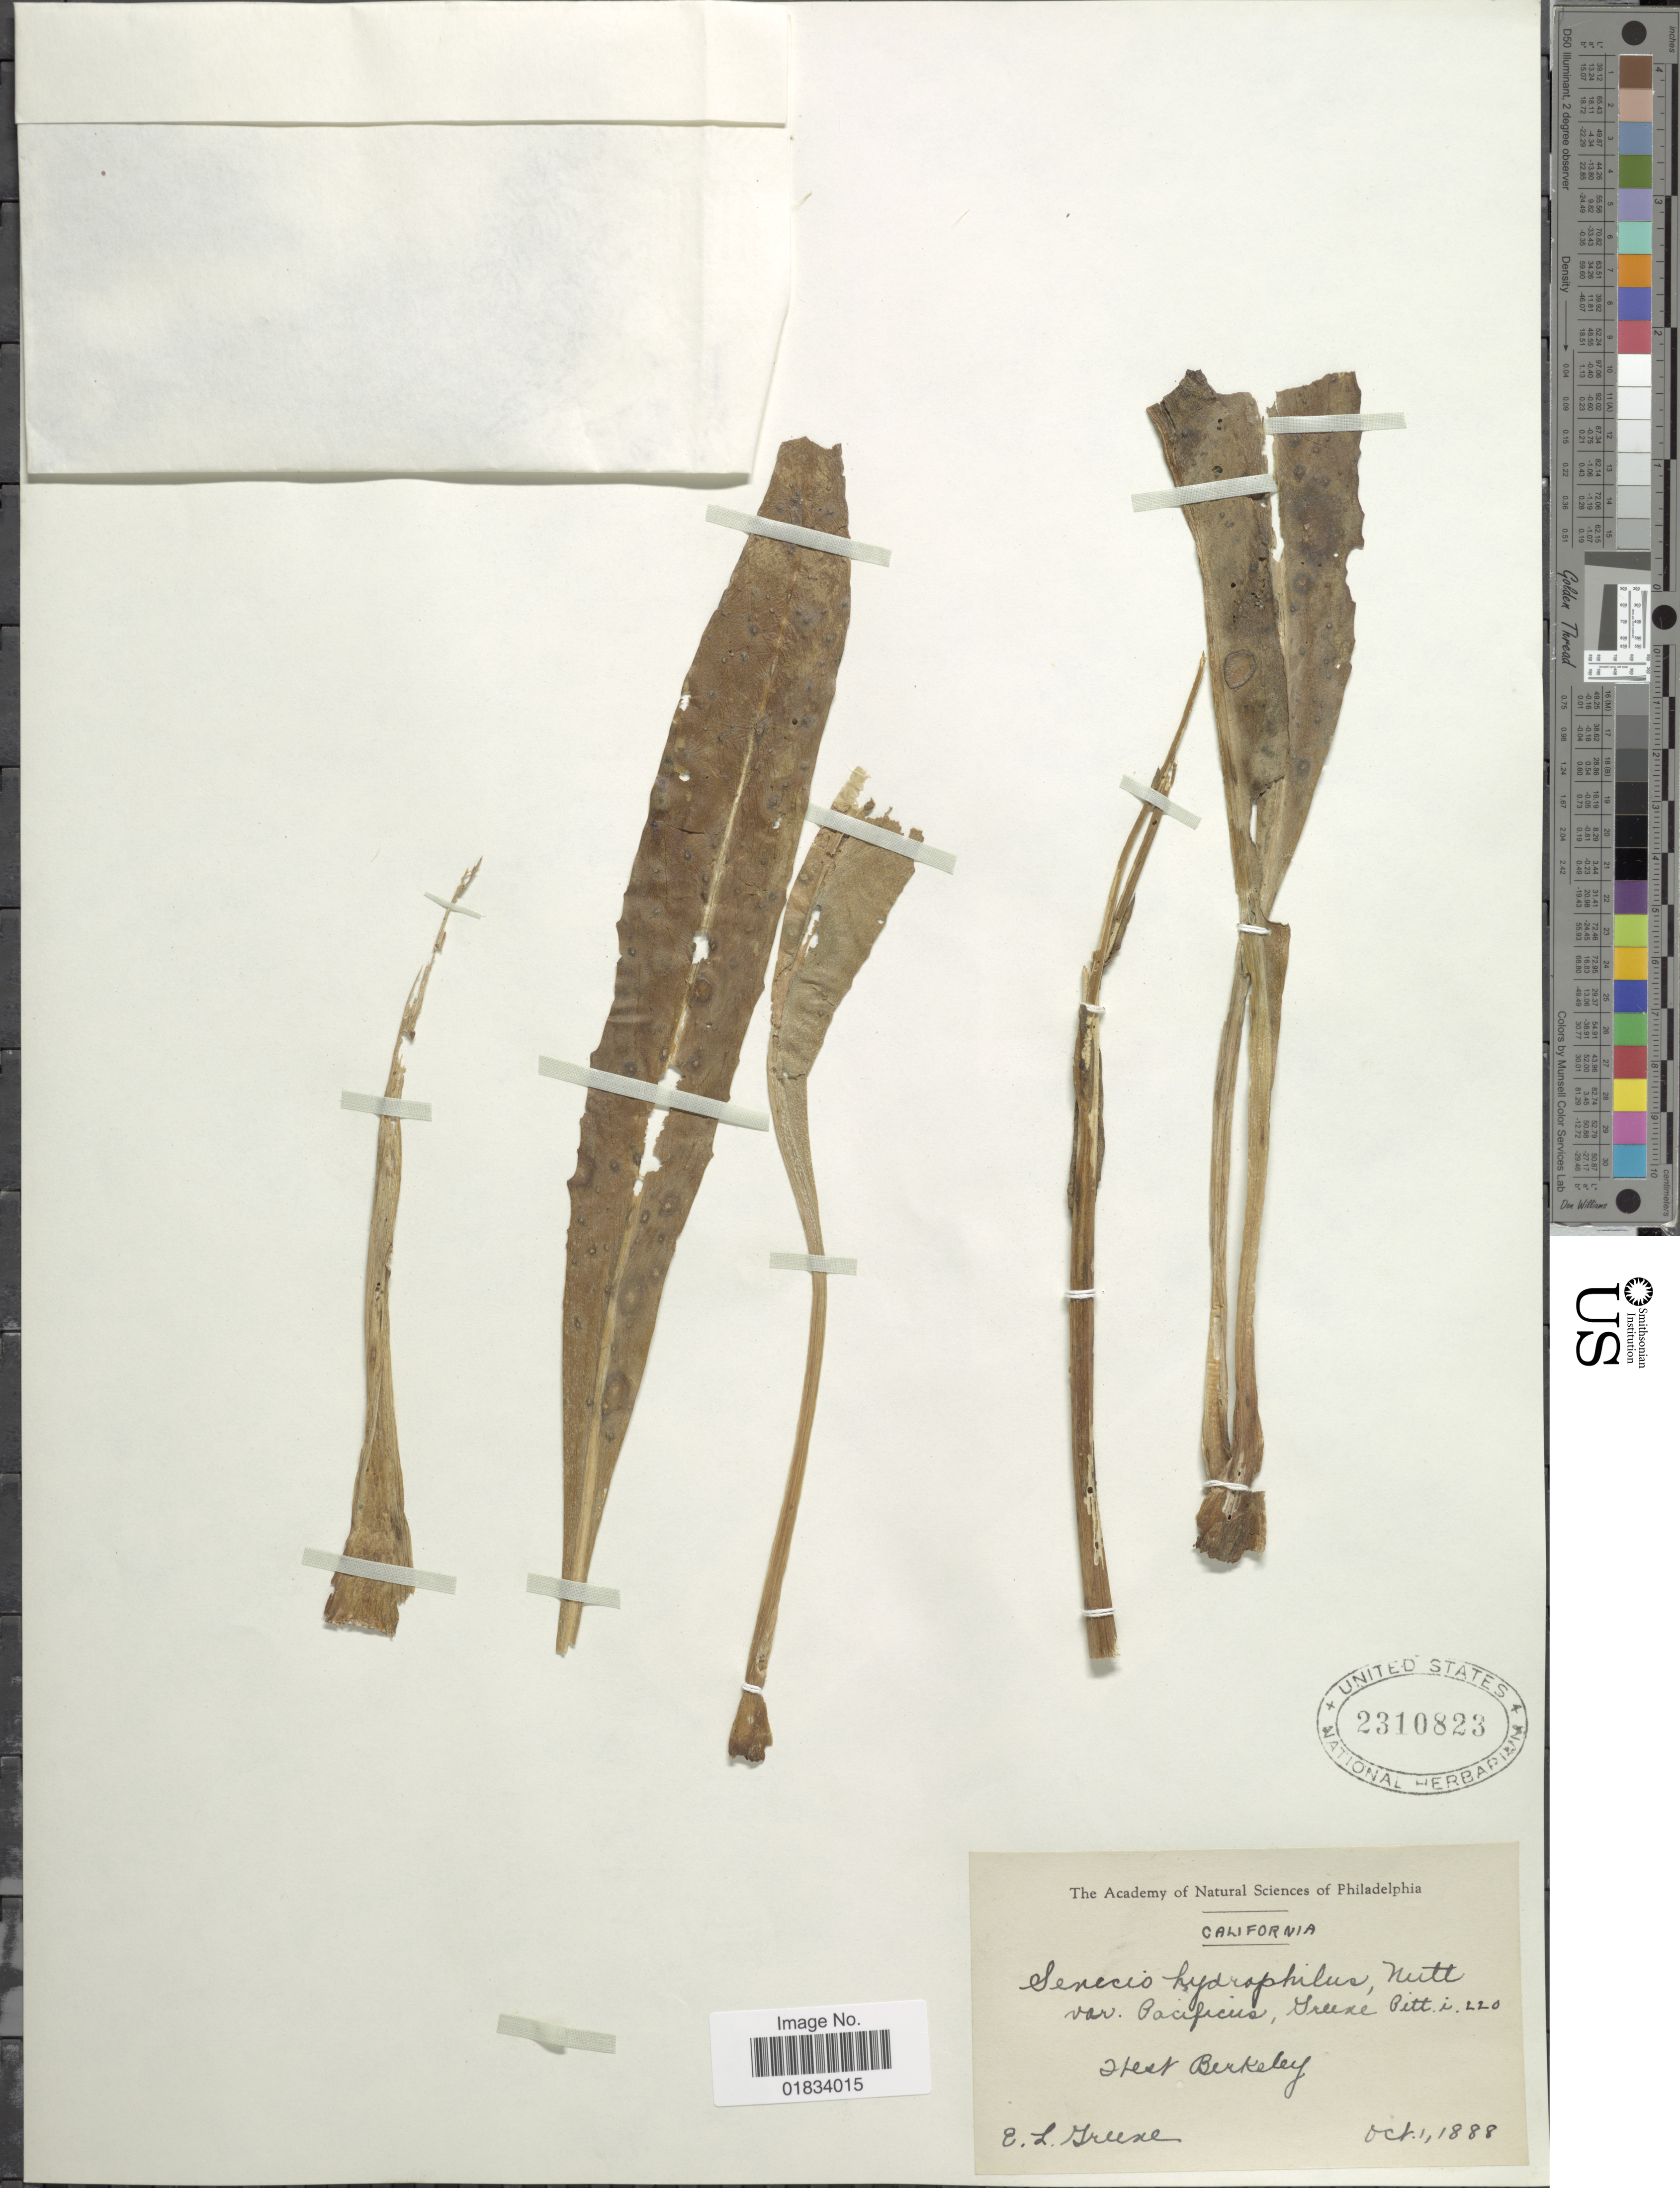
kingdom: Plantae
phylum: Tracheophyta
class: Magnoliopsida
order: Asterales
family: Asteraceae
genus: Senecio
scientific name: Senecio hydrophilus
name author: Nutt.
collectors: E. L. Greene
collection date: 1888-10-01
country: United States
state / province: California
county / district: Alameda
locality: West Berkeley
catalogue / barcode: US 2310823